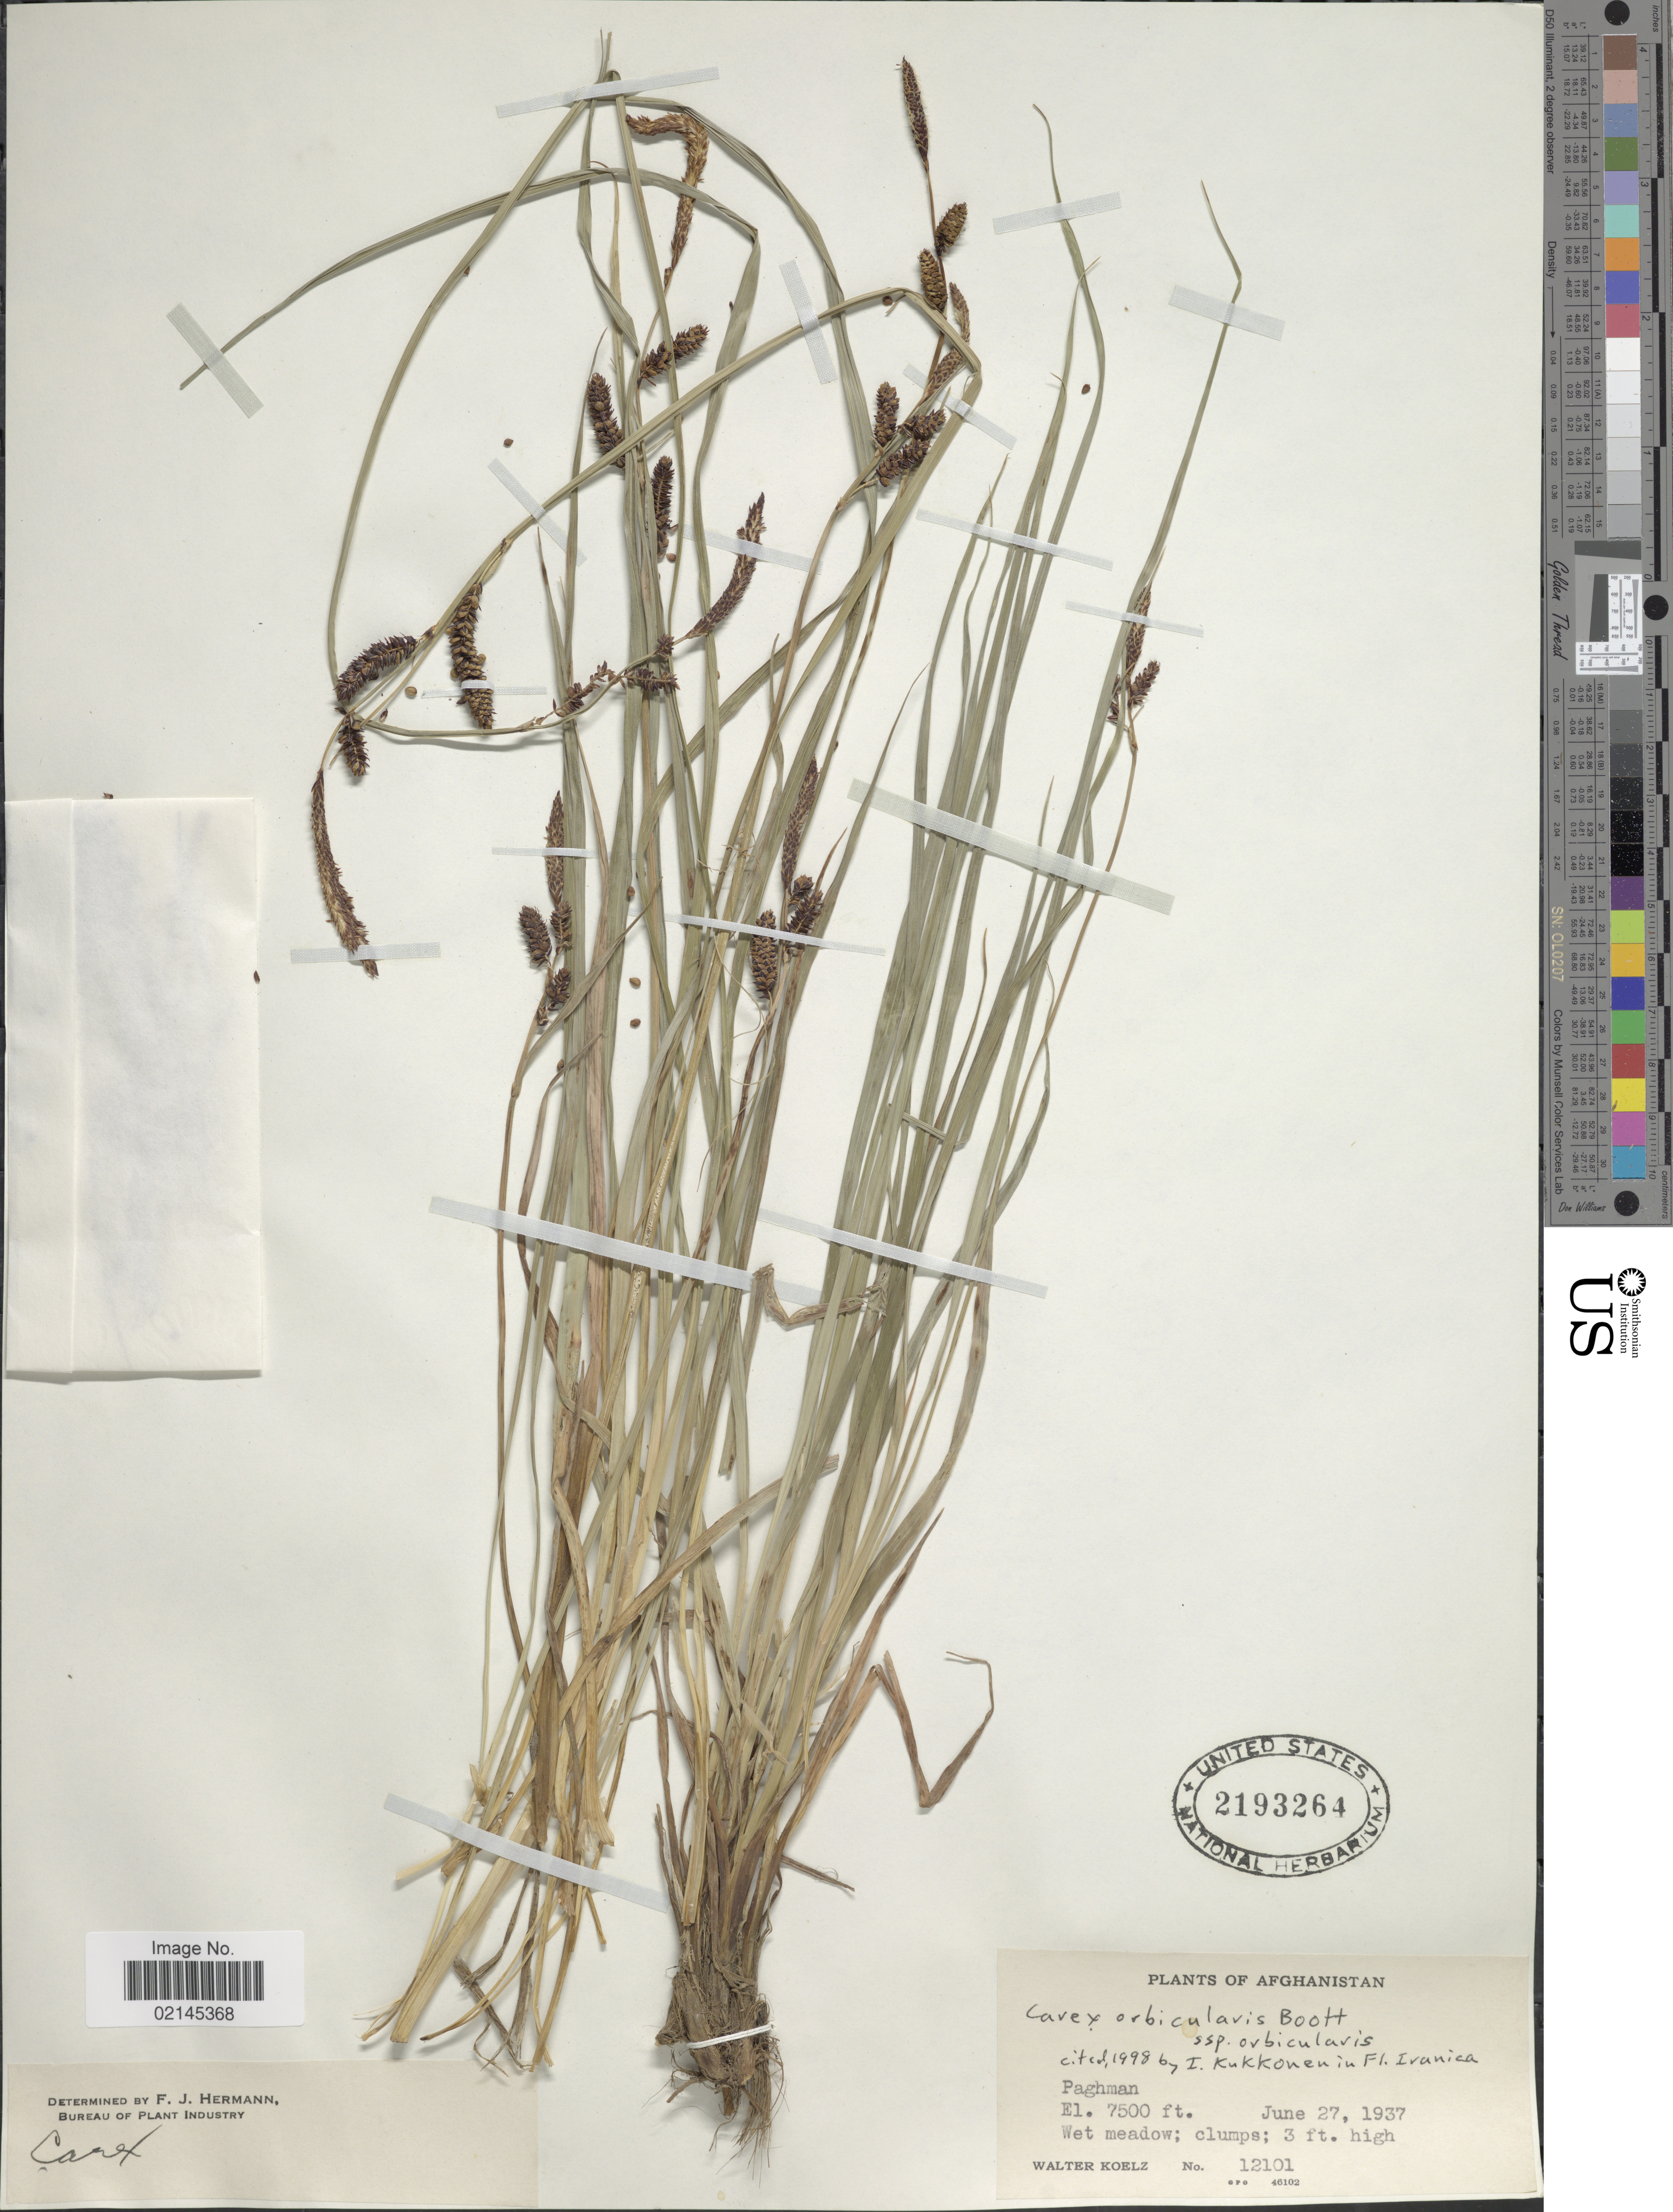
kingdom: Plantae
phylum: Tracheophyta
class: Liliopsida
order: Poales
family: Cyperaceae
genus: Carex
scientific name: Carex orbicularis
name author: Boott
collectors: W. N. Koelz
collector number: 12101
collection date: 1937-06-27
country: Afghanistan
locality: Paghman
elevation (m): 2286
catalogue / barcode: US 2193264